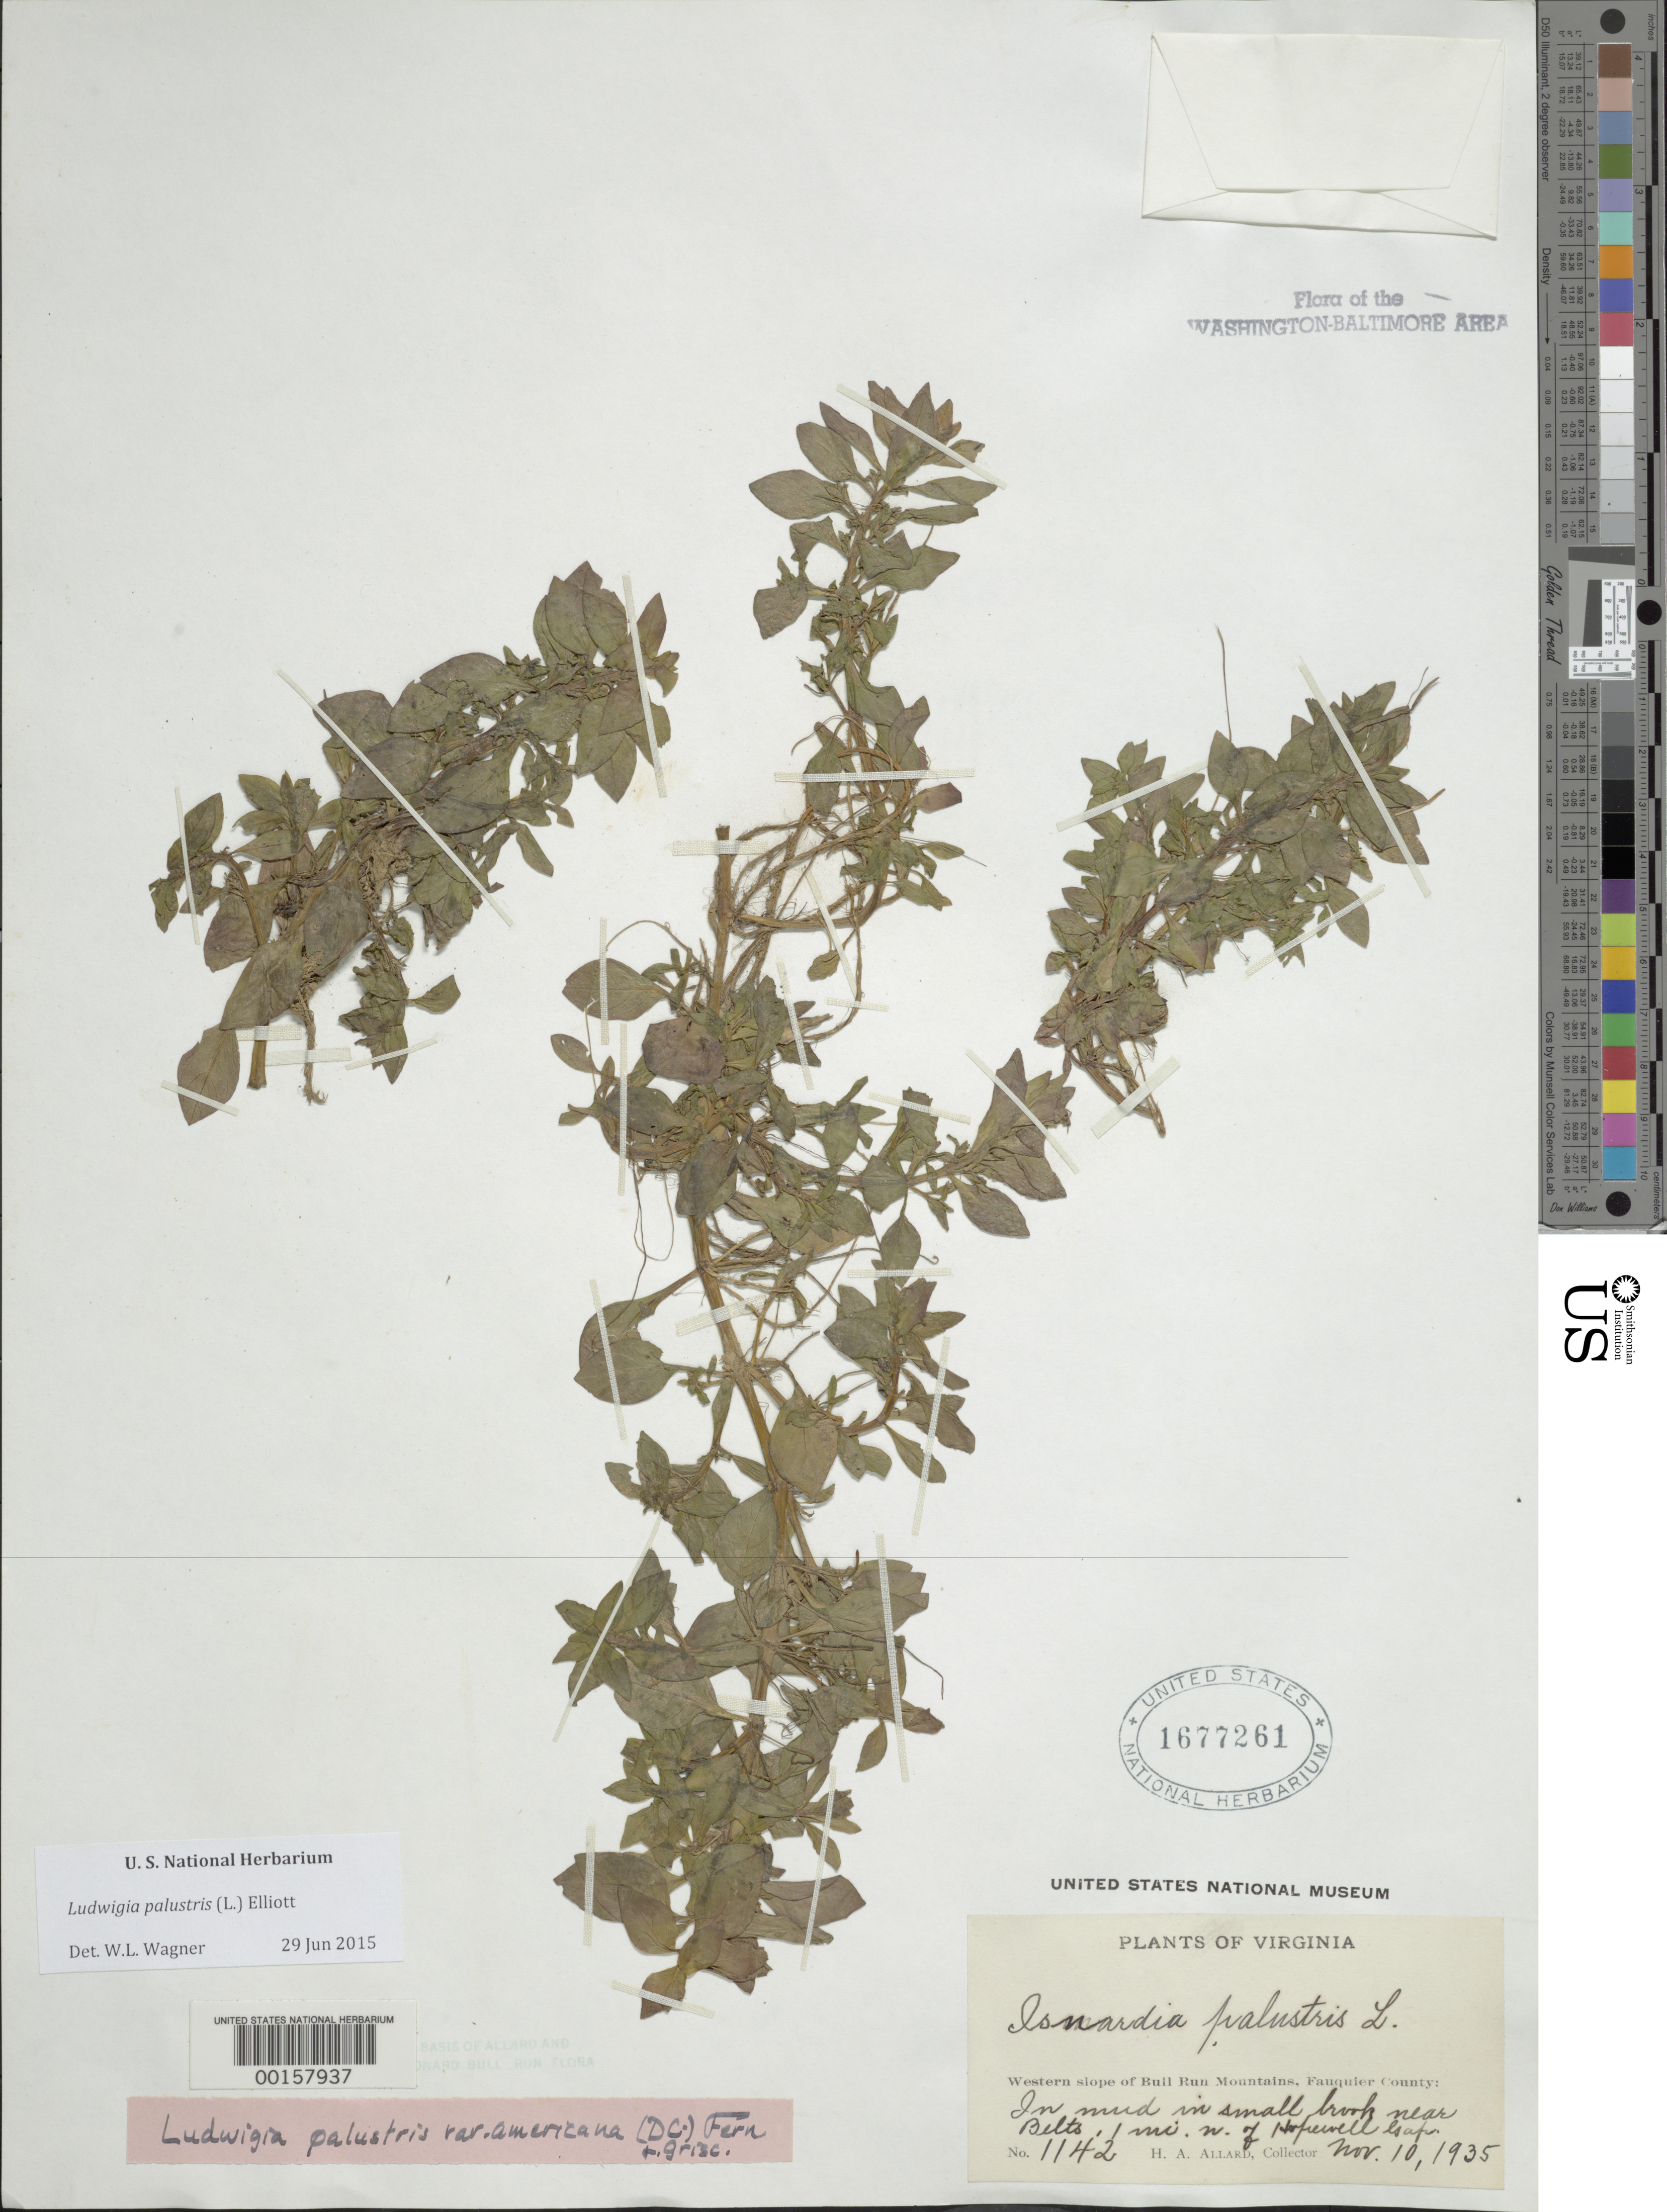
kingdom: Plantae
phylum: Tracheophyta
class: Magnoliopsida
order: Myrtales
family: Onagraceae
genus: Ludwigia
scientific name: Ludwigia palustris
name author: (L.) Elliott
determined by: Wagner, W. L., (BOT), Smithsonian Institution - National Museum of Natural History (UNITED STATES)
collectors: H. A. Allard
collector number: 1142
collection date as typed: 10 Nov 1935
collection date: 1935-11-10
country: United States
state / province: Virginia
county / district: Fauquier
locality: Near Belts, 1 mi. W of Hopewell Gap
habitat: In mud in small brook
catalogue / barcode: US 1677261